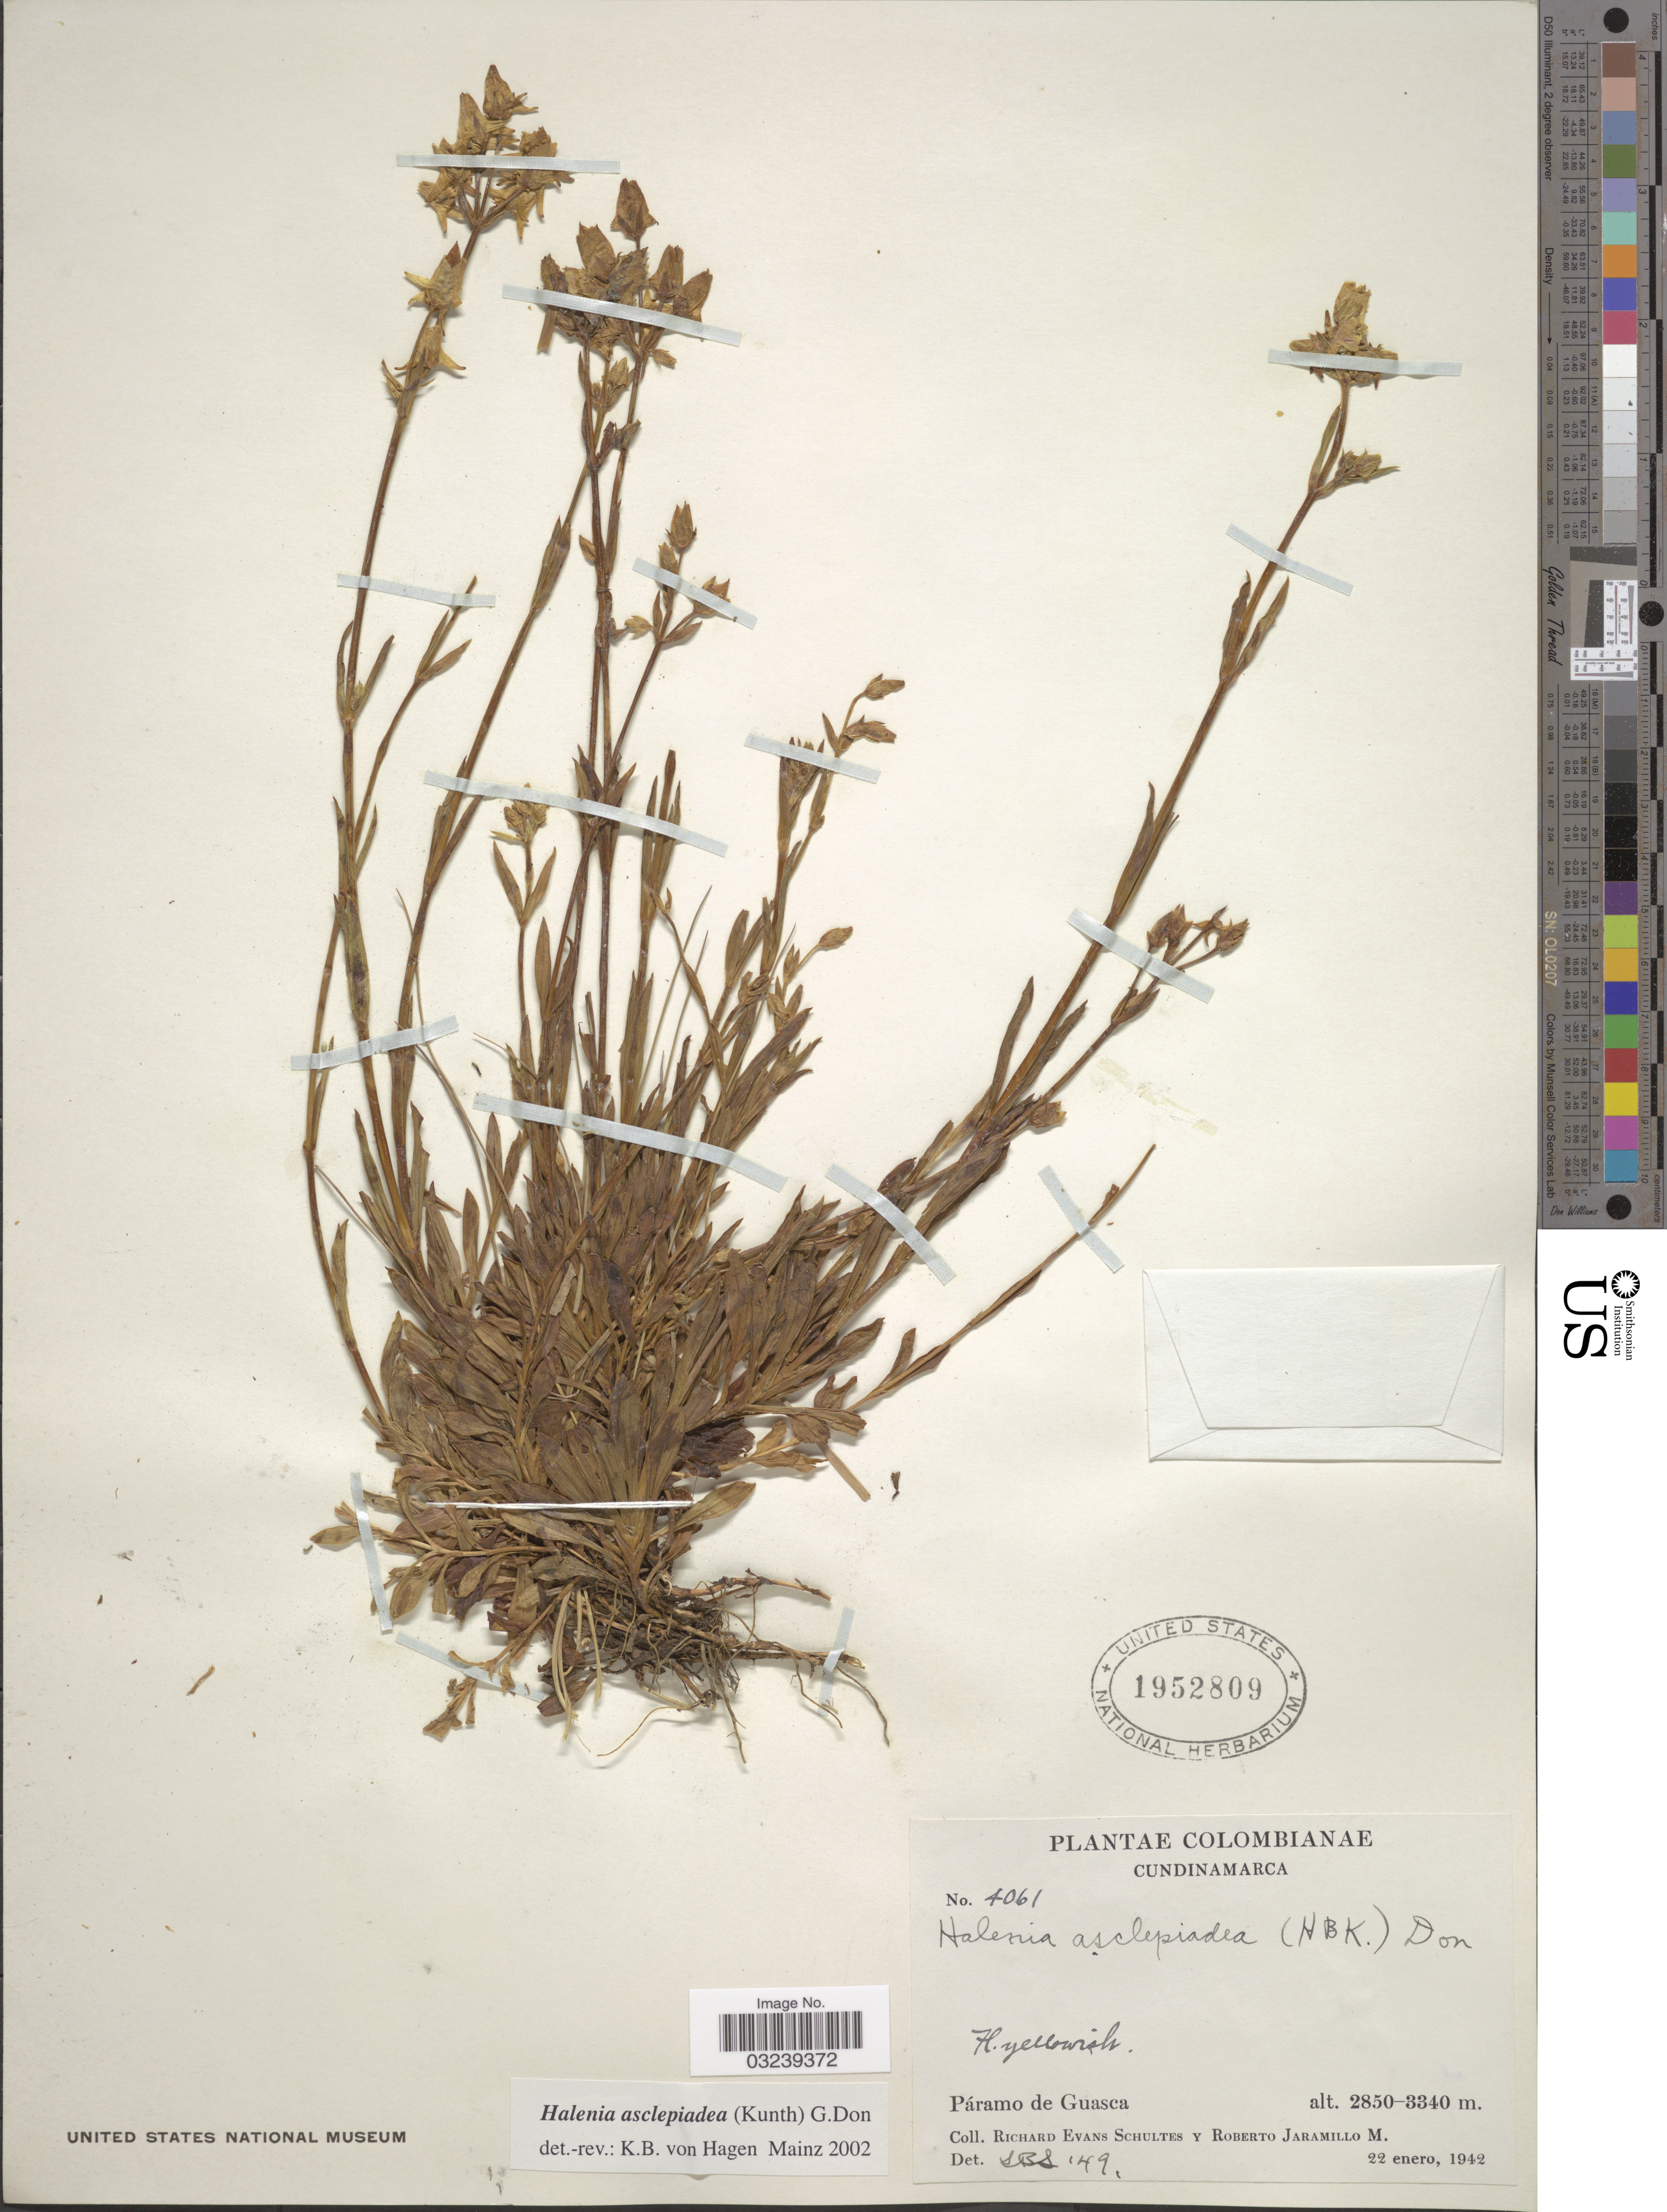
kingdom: Plantae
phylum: Tracheophyta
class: Magnoliopsida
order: Gentianales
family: Gentianaceae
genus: Halenia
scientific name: Halenia asclepiadea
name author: (Kunth) G. Don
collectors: R. E. Schultes & R. Jaramillo M.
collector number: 4061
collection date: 1942-01-22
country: Colombia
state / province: Cundinamarca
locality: Páramo de Guasca.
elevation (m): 2850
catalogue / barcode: US 1952809